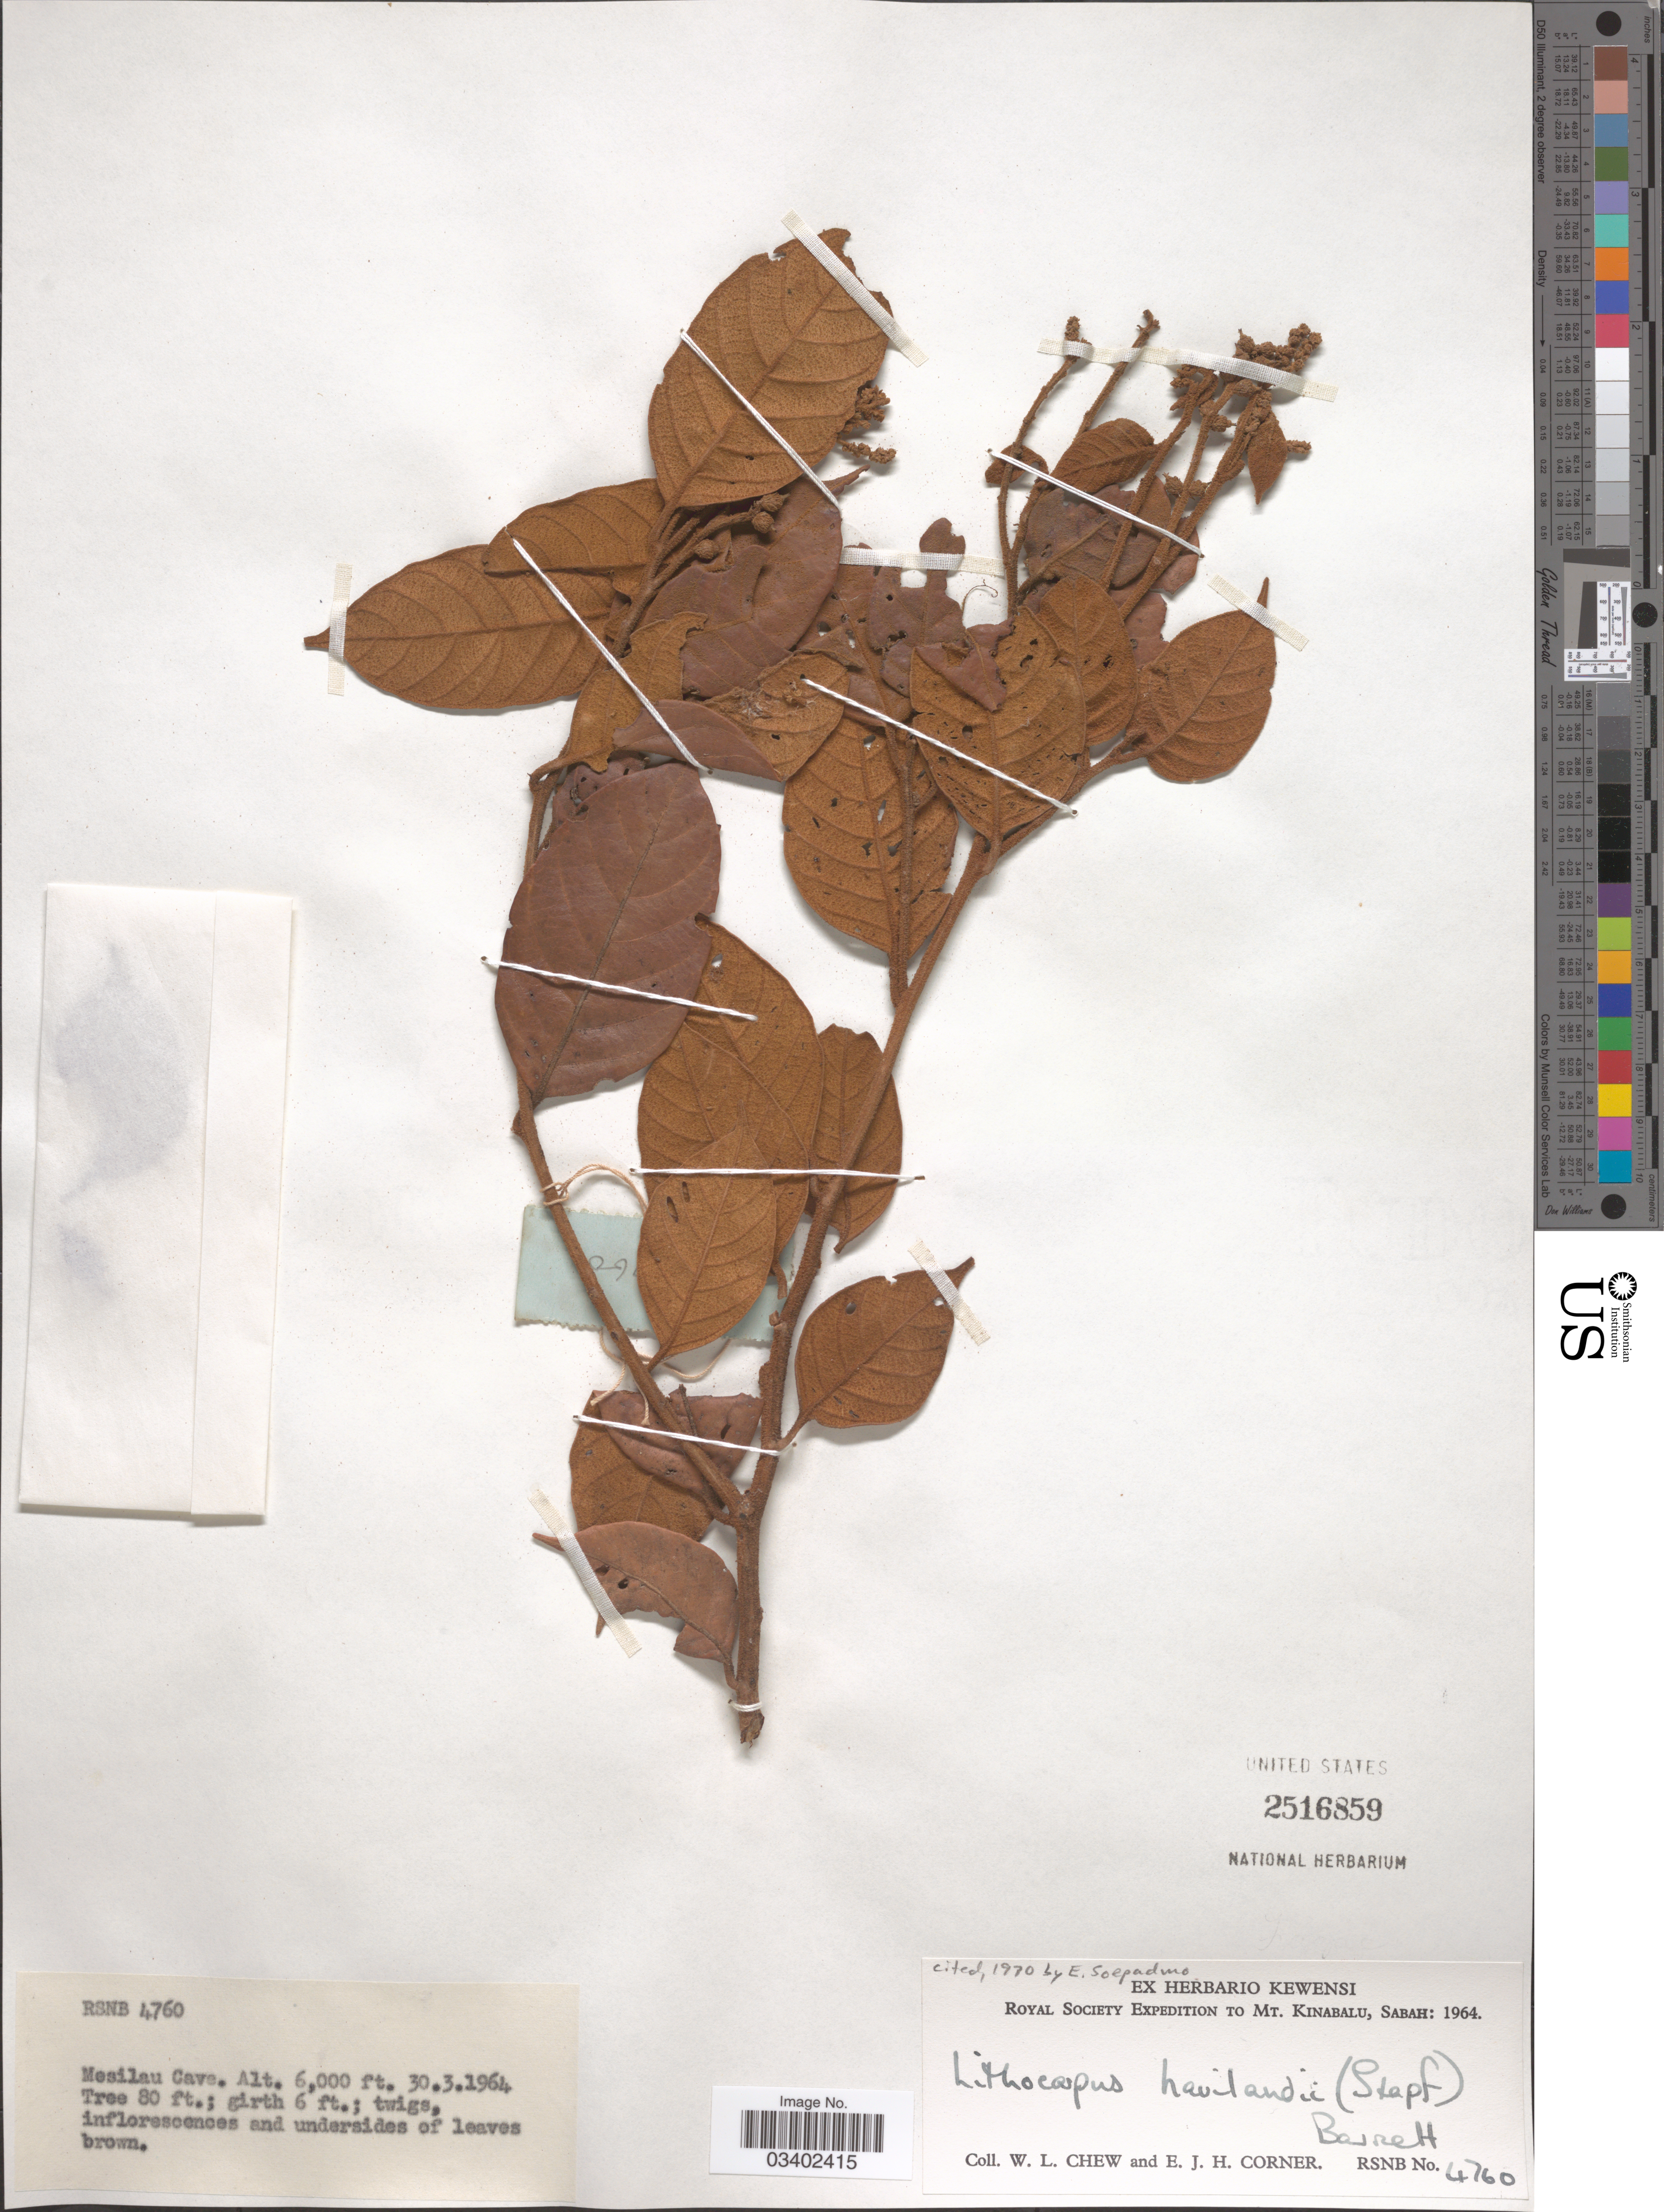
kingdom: Plantae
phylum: Tracheophyta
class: Magnoliopsida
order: Fagales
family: Fagaceae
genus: Lithocarpus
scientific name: Lithocarpus havilandii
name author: (Stapf) Barnett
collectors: W. Chew & E. Corner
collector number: RSNB 4760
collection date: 1964-03-30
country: Malaysia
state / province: Sabah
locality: Mt. Kinabalu. Mesilau Cave.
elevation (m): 1829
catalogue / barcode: US 2516859